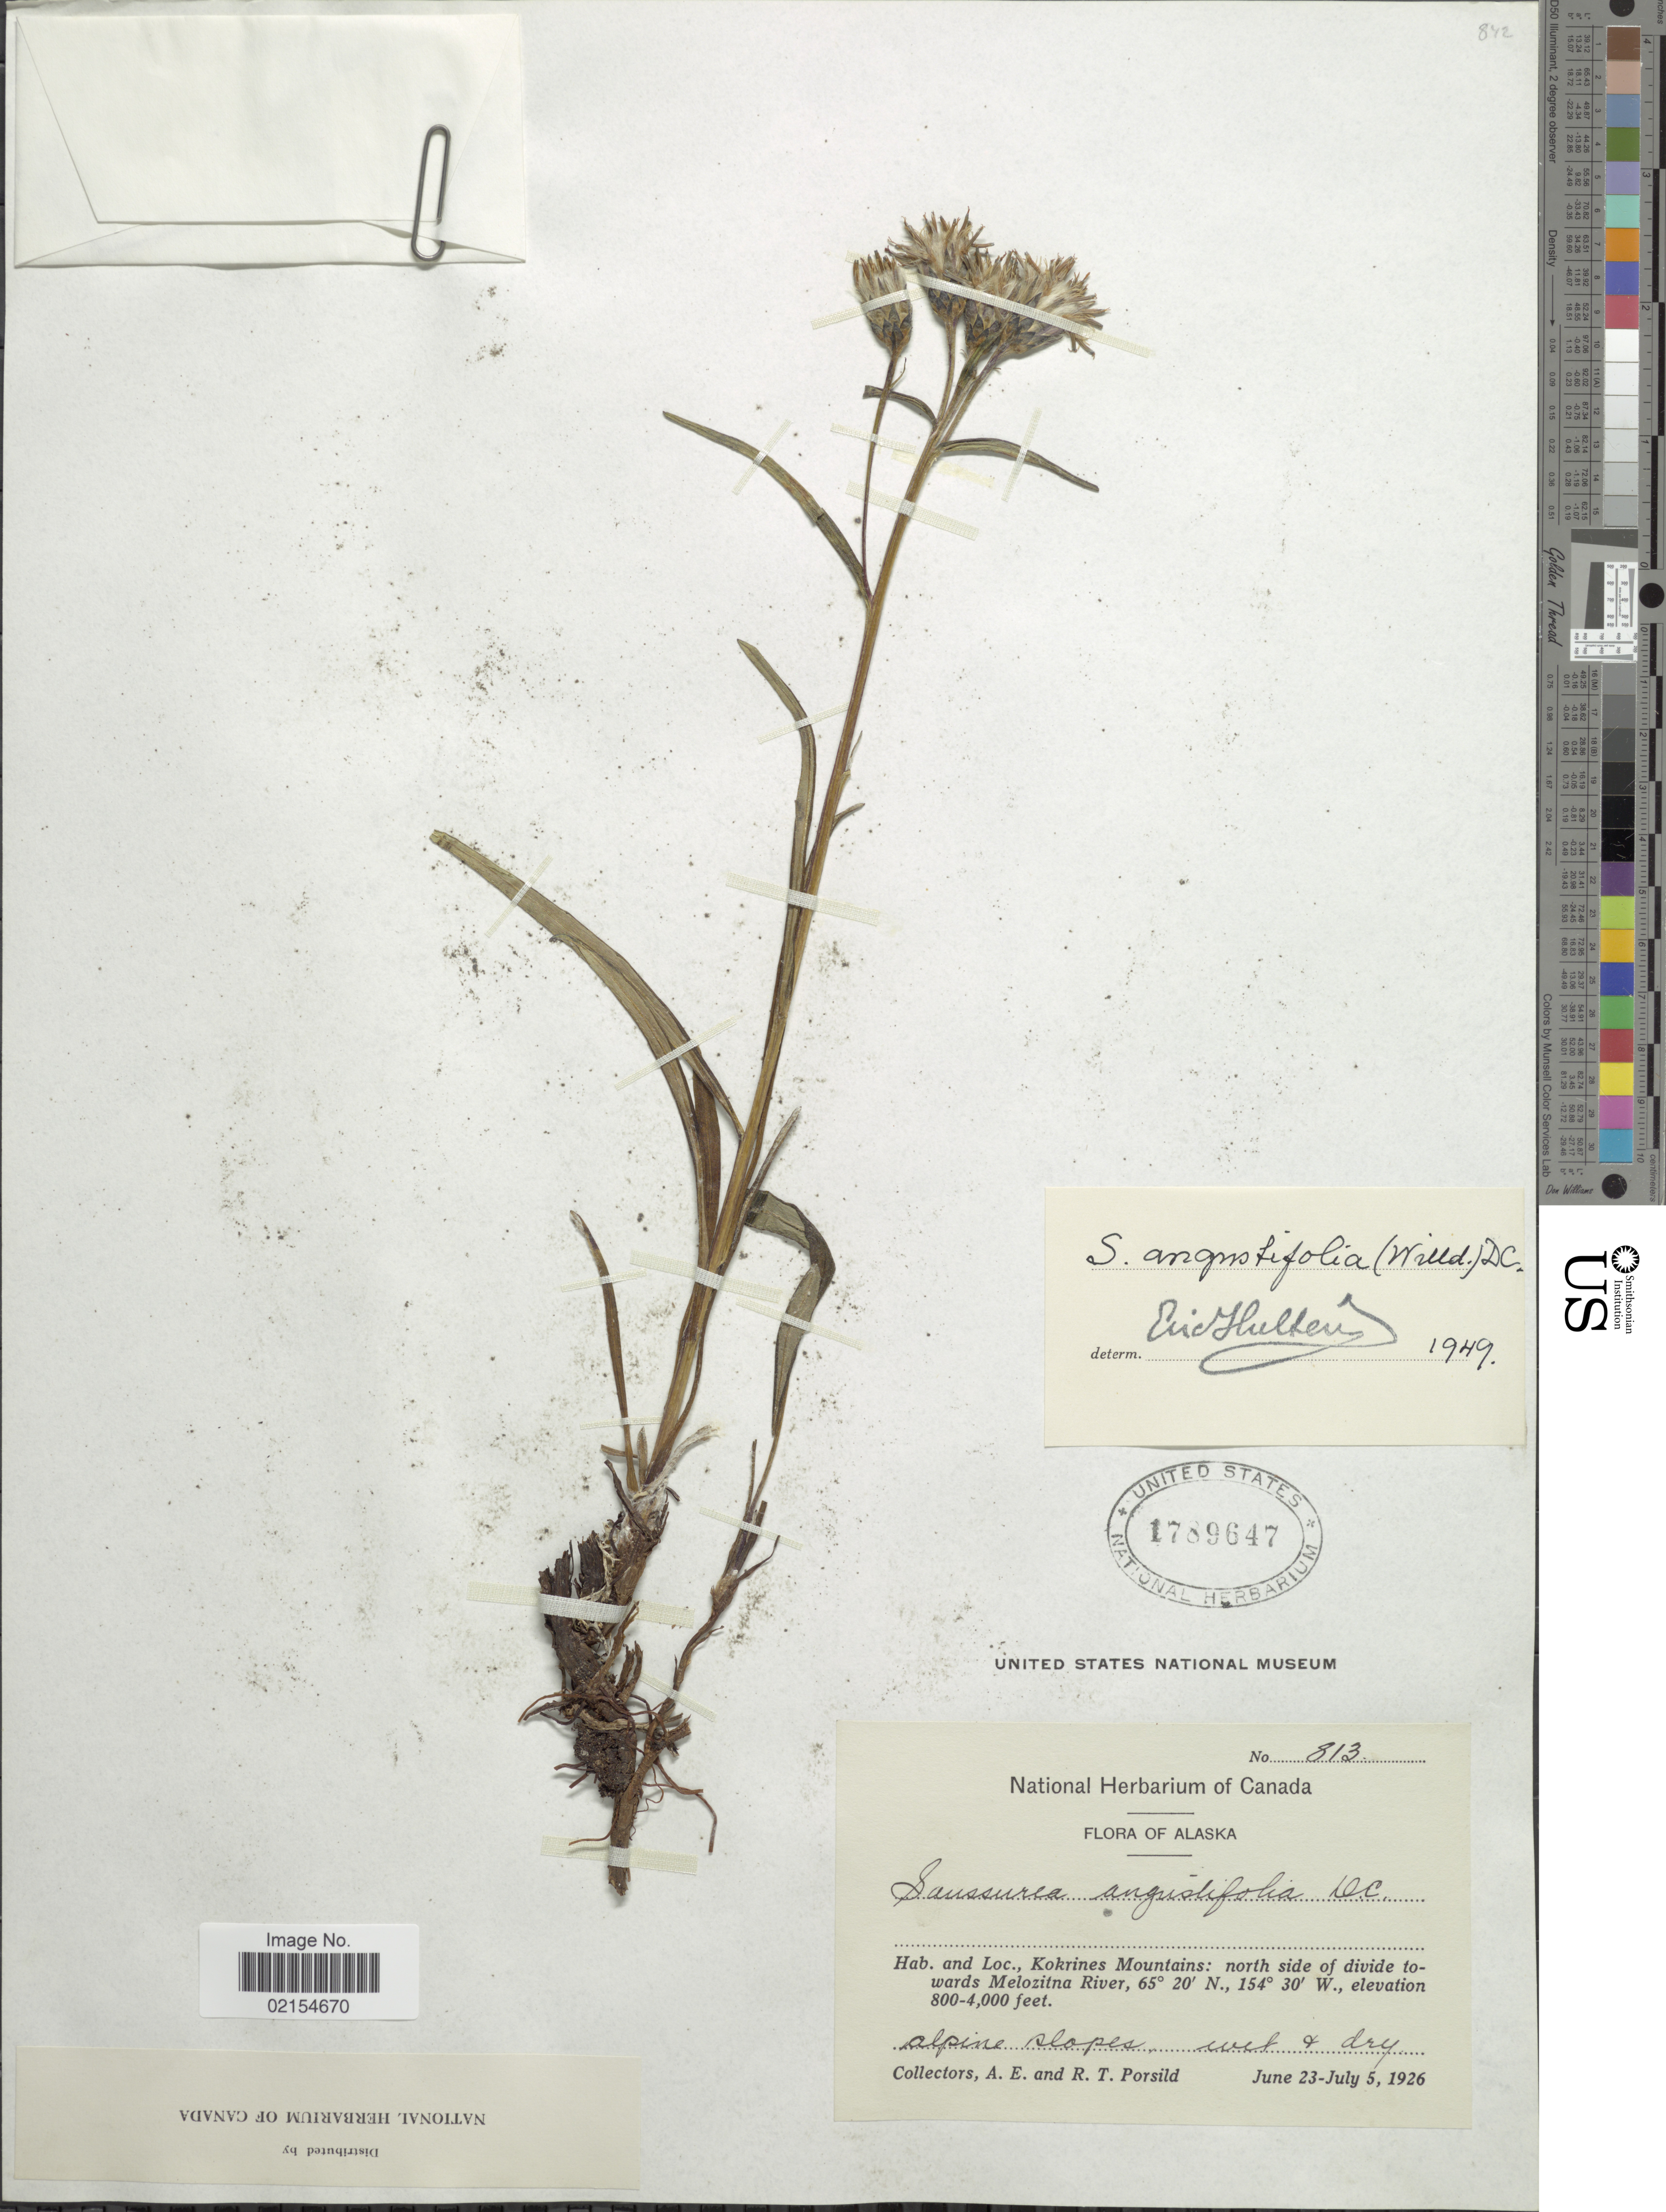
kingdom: Plantae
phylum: Tracheophyta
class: Magnoliopsida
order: Asterales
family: Asteraceae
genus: Saussurea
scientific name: Saussurea angustifolia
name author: (L.) DC.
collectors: A. E. Porsild & R. T. Porsild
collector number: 813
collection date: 1926-06-23/1926-07-05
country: United States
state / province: Alaska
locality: Kokrines Mountains, north side of divide towards Melozitna River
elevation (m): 244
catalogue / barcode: US 1789647